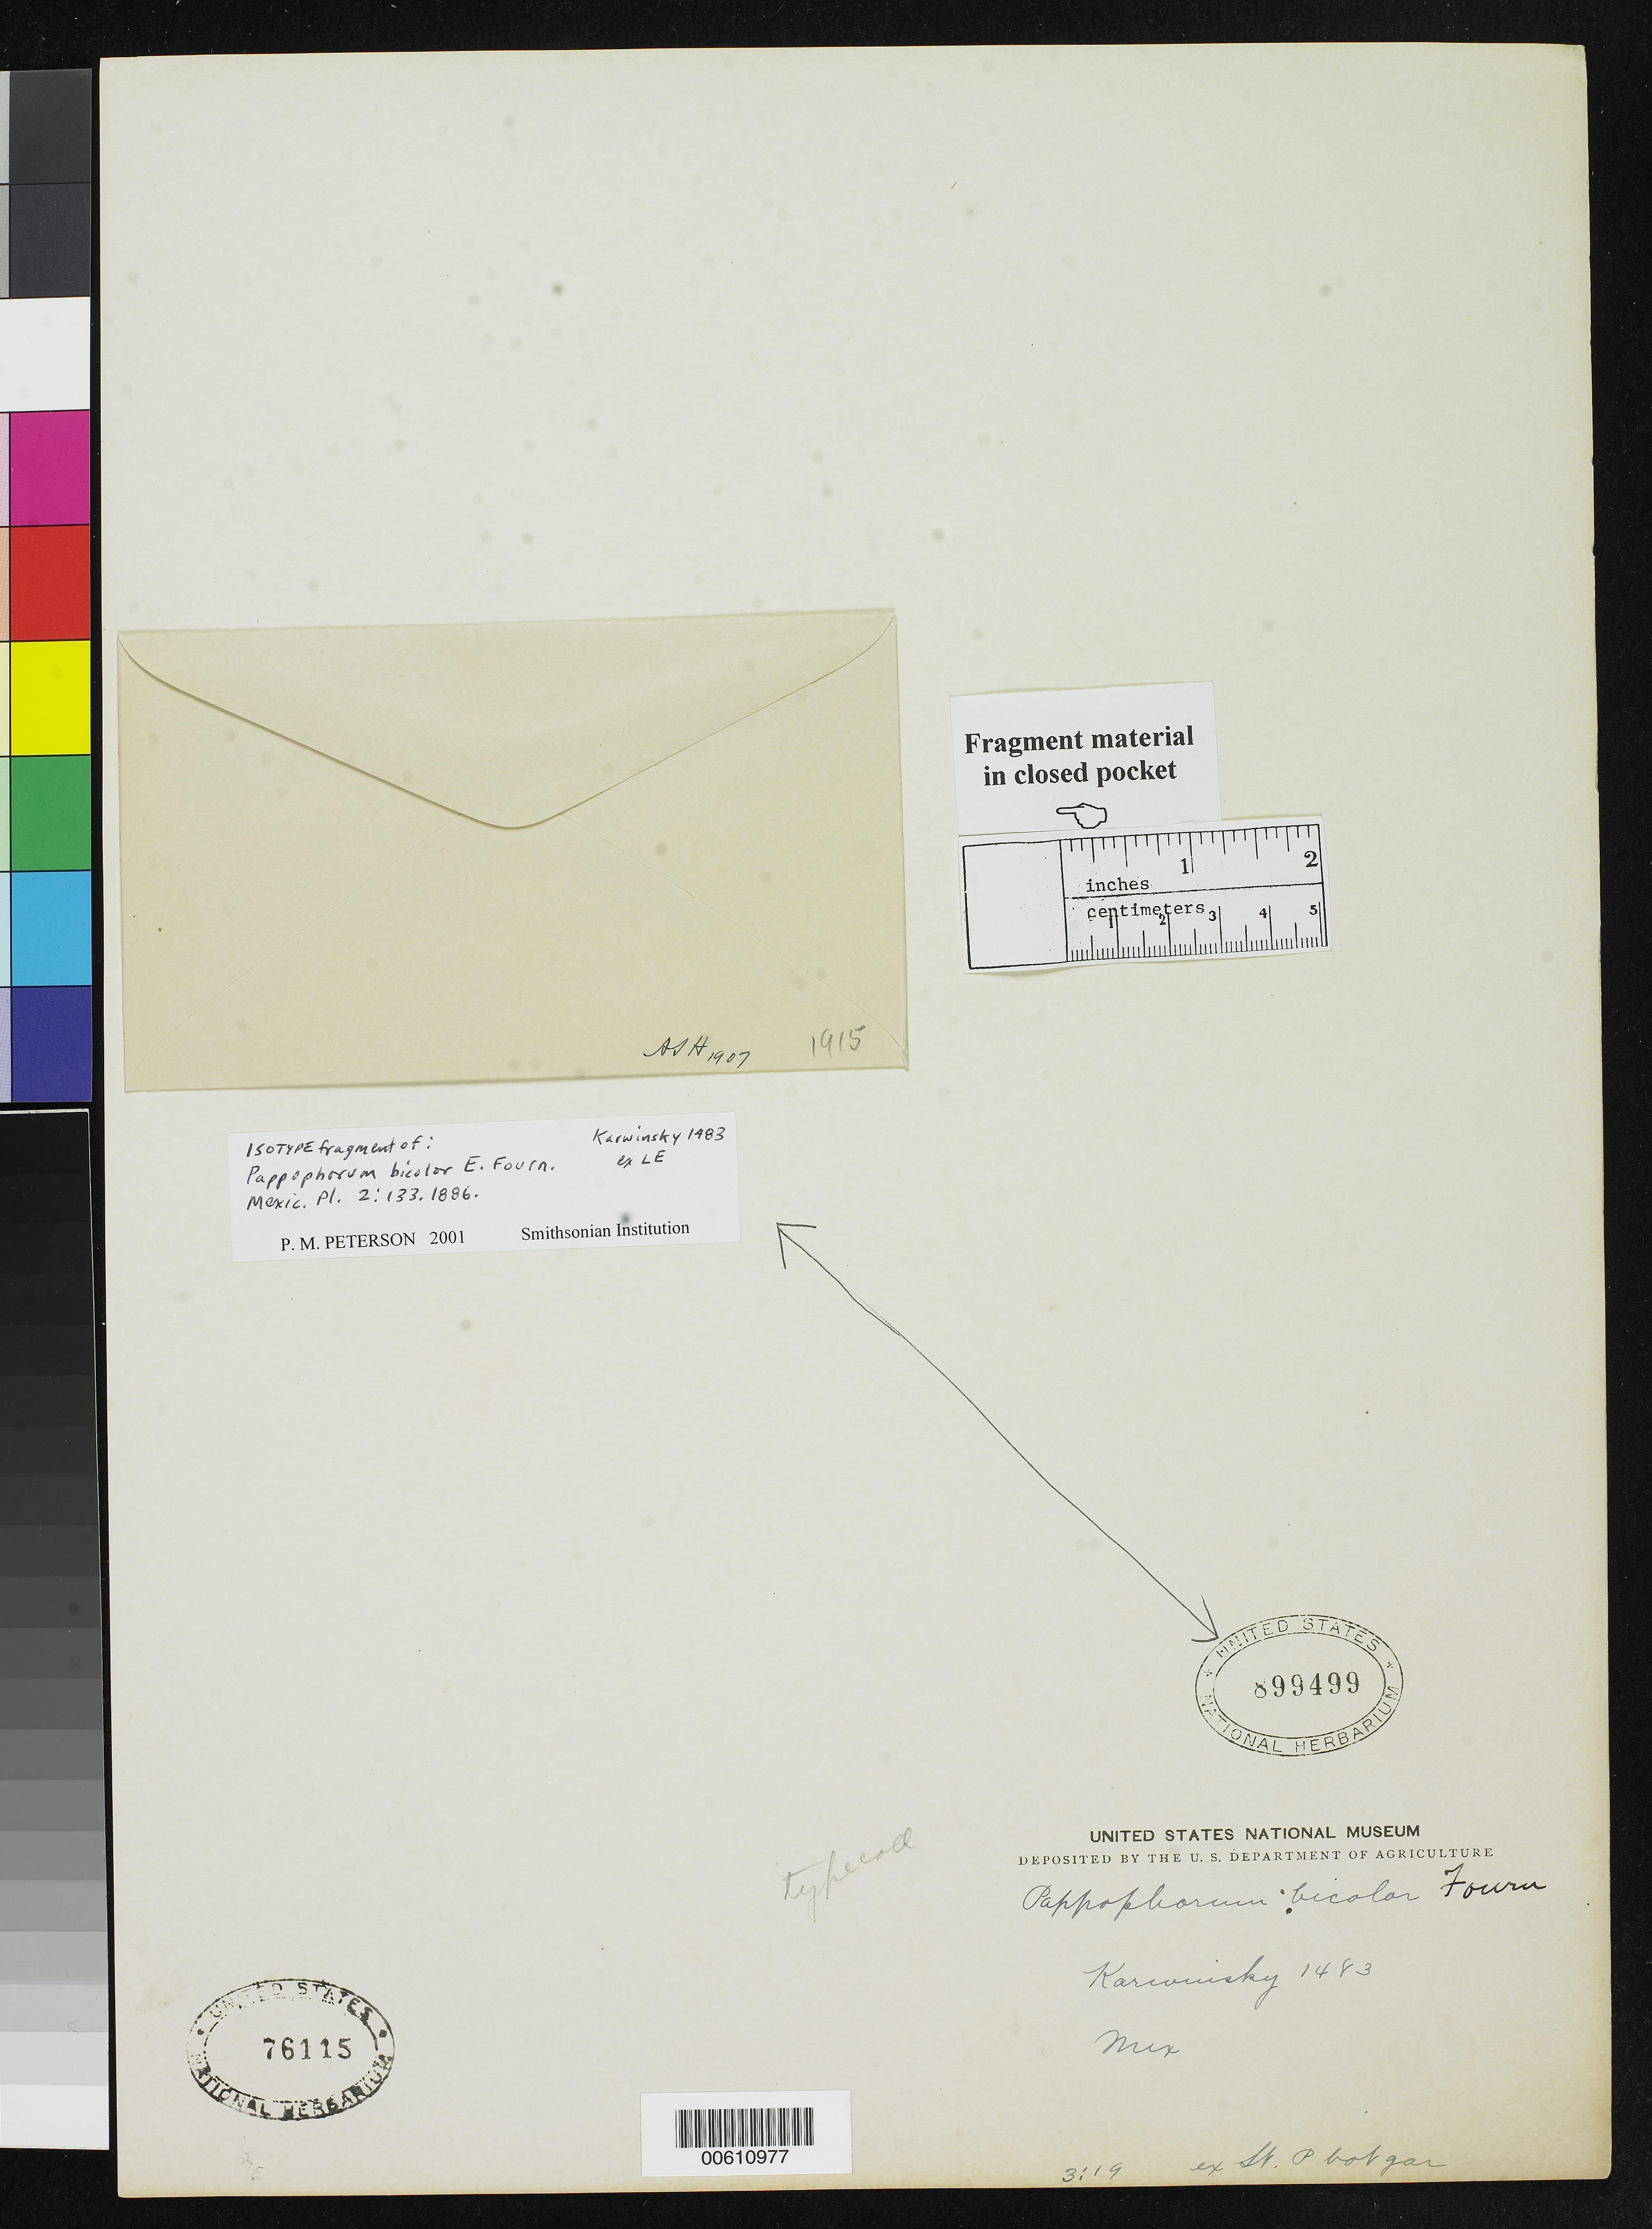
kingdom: Plantae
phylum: Tracheophyta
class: Liliopsida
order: Poales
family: Poaceae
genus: Pappophorum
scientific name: Pappophorum bicolor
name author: E. Fourn.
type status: Type Fragment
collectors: W. F. Karwinski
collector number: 1483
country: Mexico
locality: Cerro de las Minas et Toluca.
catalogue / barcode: US 899499